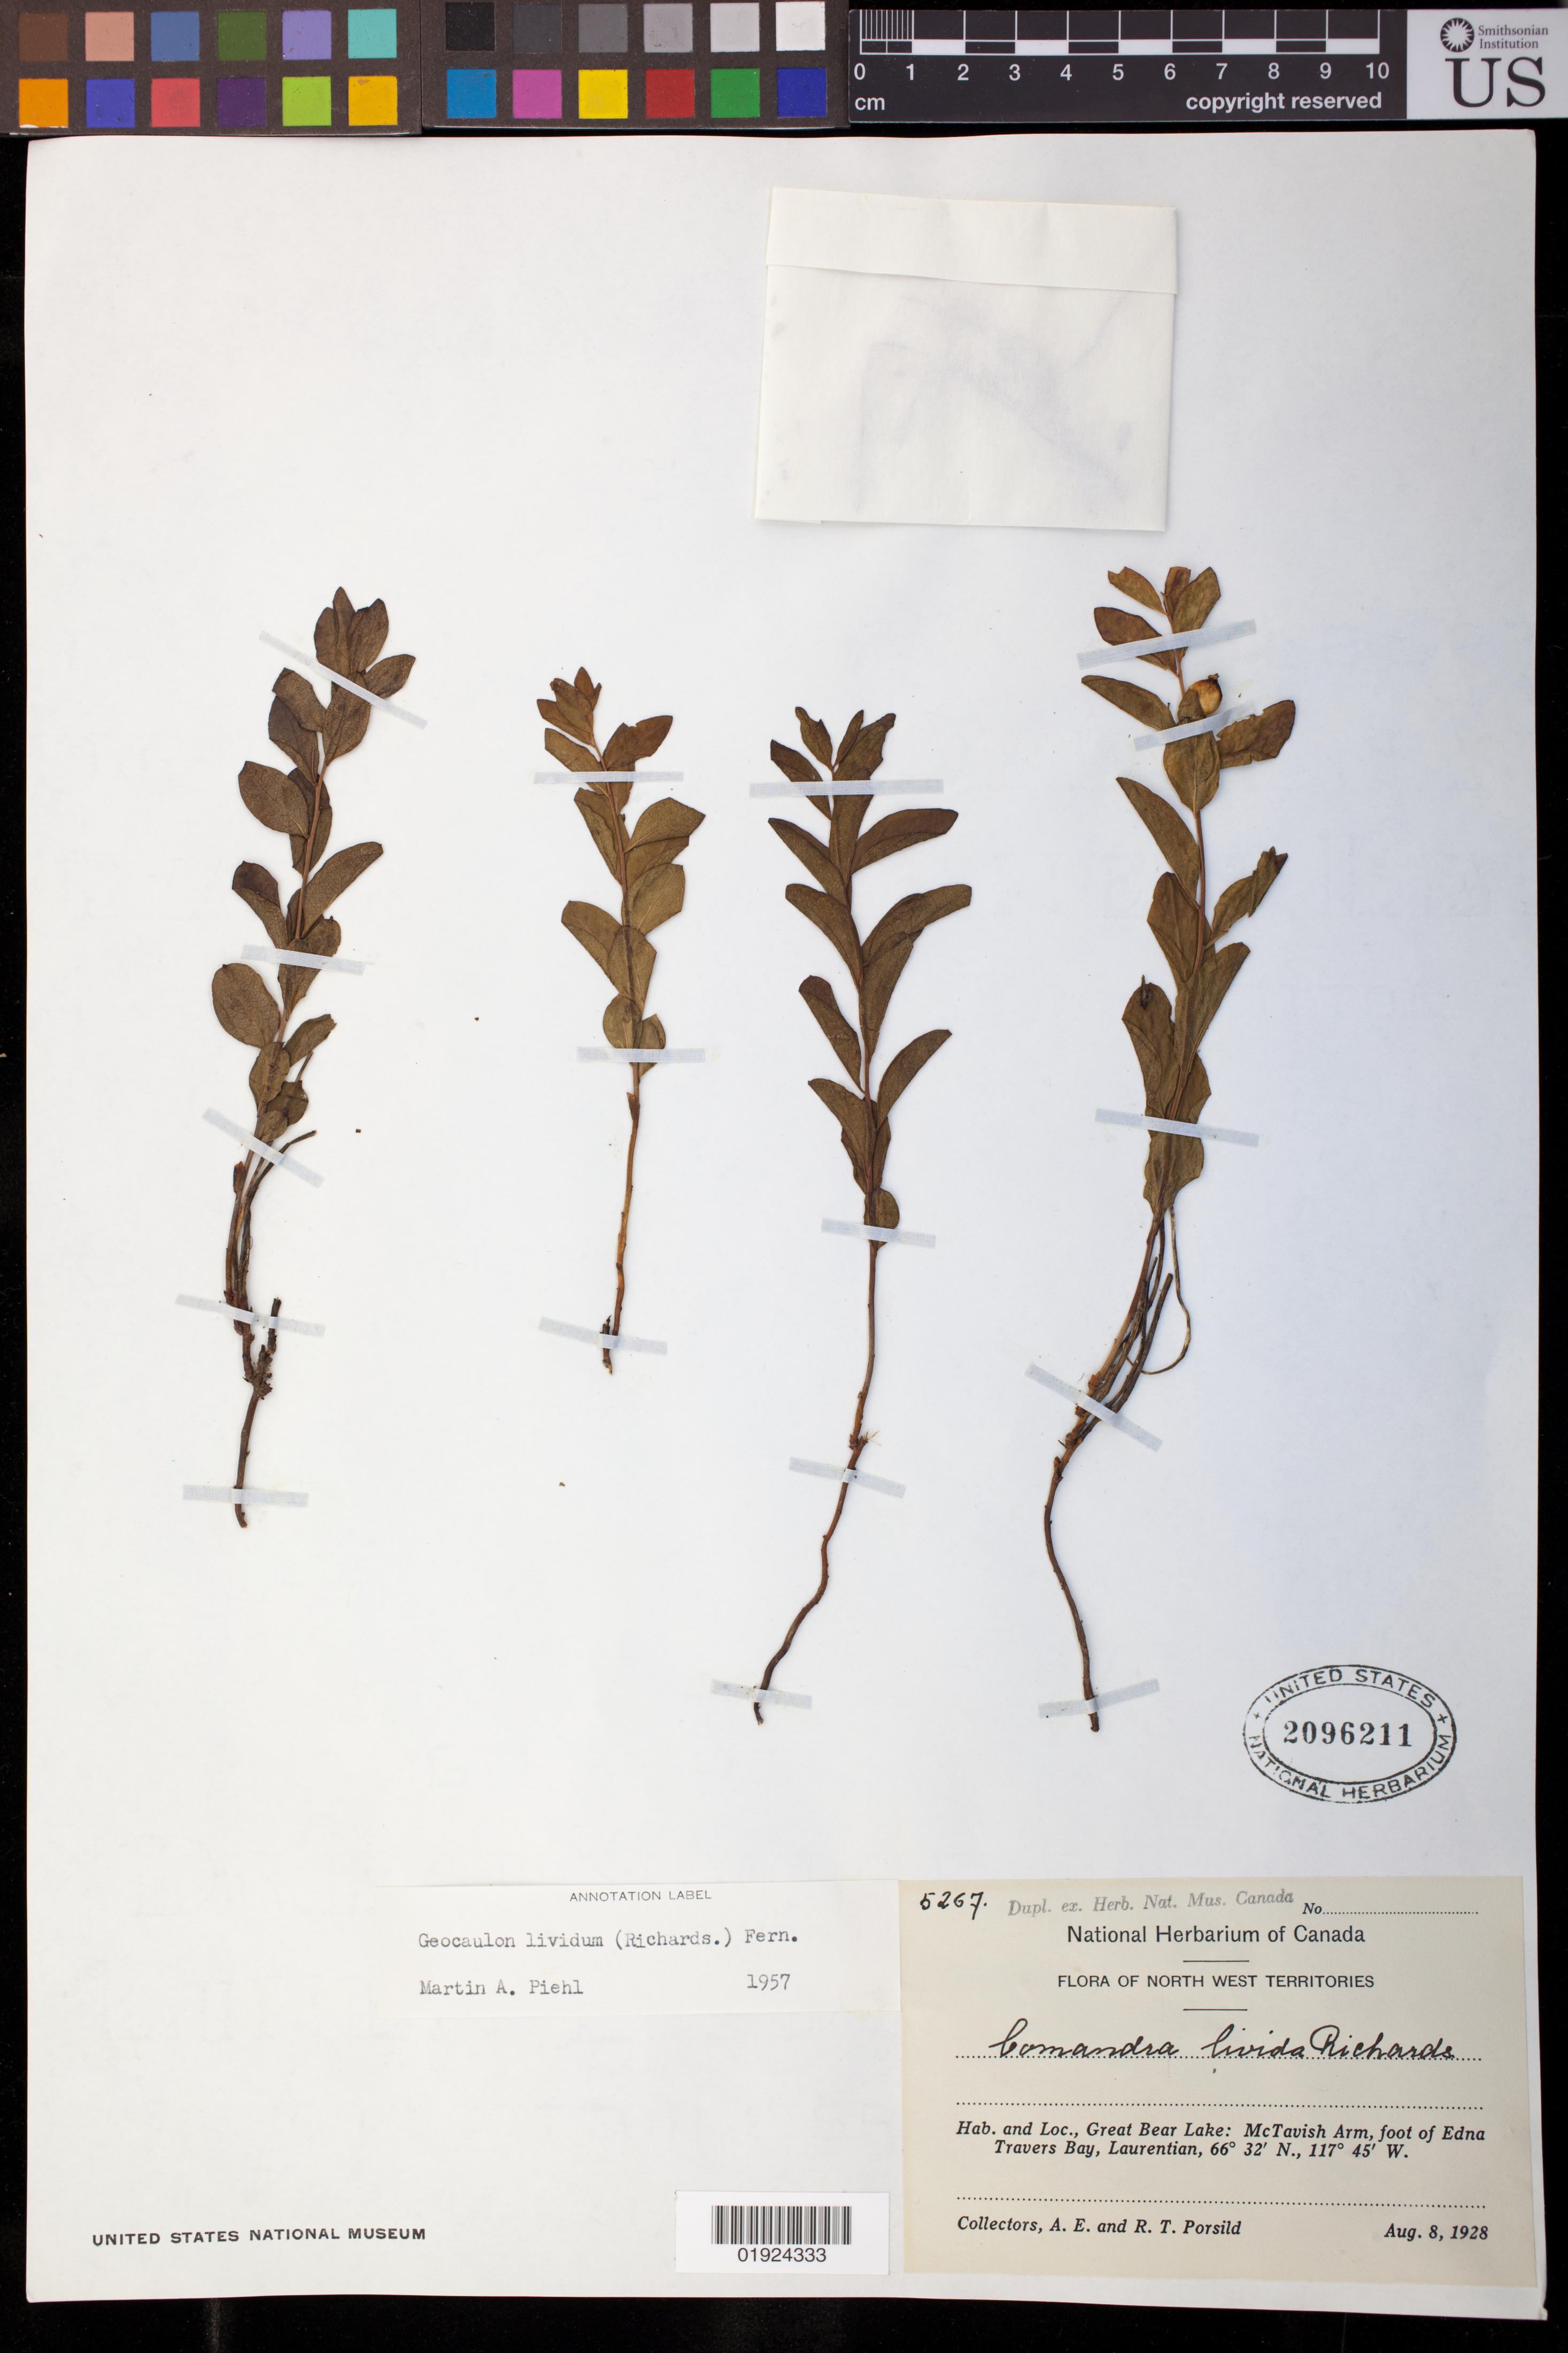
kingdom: Plantae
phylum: Tracheophyta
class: Magnoliopsida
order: Santalales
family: Comandraceae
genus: Geocaulon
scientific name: Geocaulon lividum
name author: (Richardson) Fernald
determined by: Piehl, M. A.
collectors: A. E. Porsild & R. T. Porsild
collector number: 5267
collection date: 1928-08-08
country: Canada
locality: Great Bear Lake: McTavish Arm, foot of Edna Travers Bay, Laurentian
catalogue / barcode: US 2096211